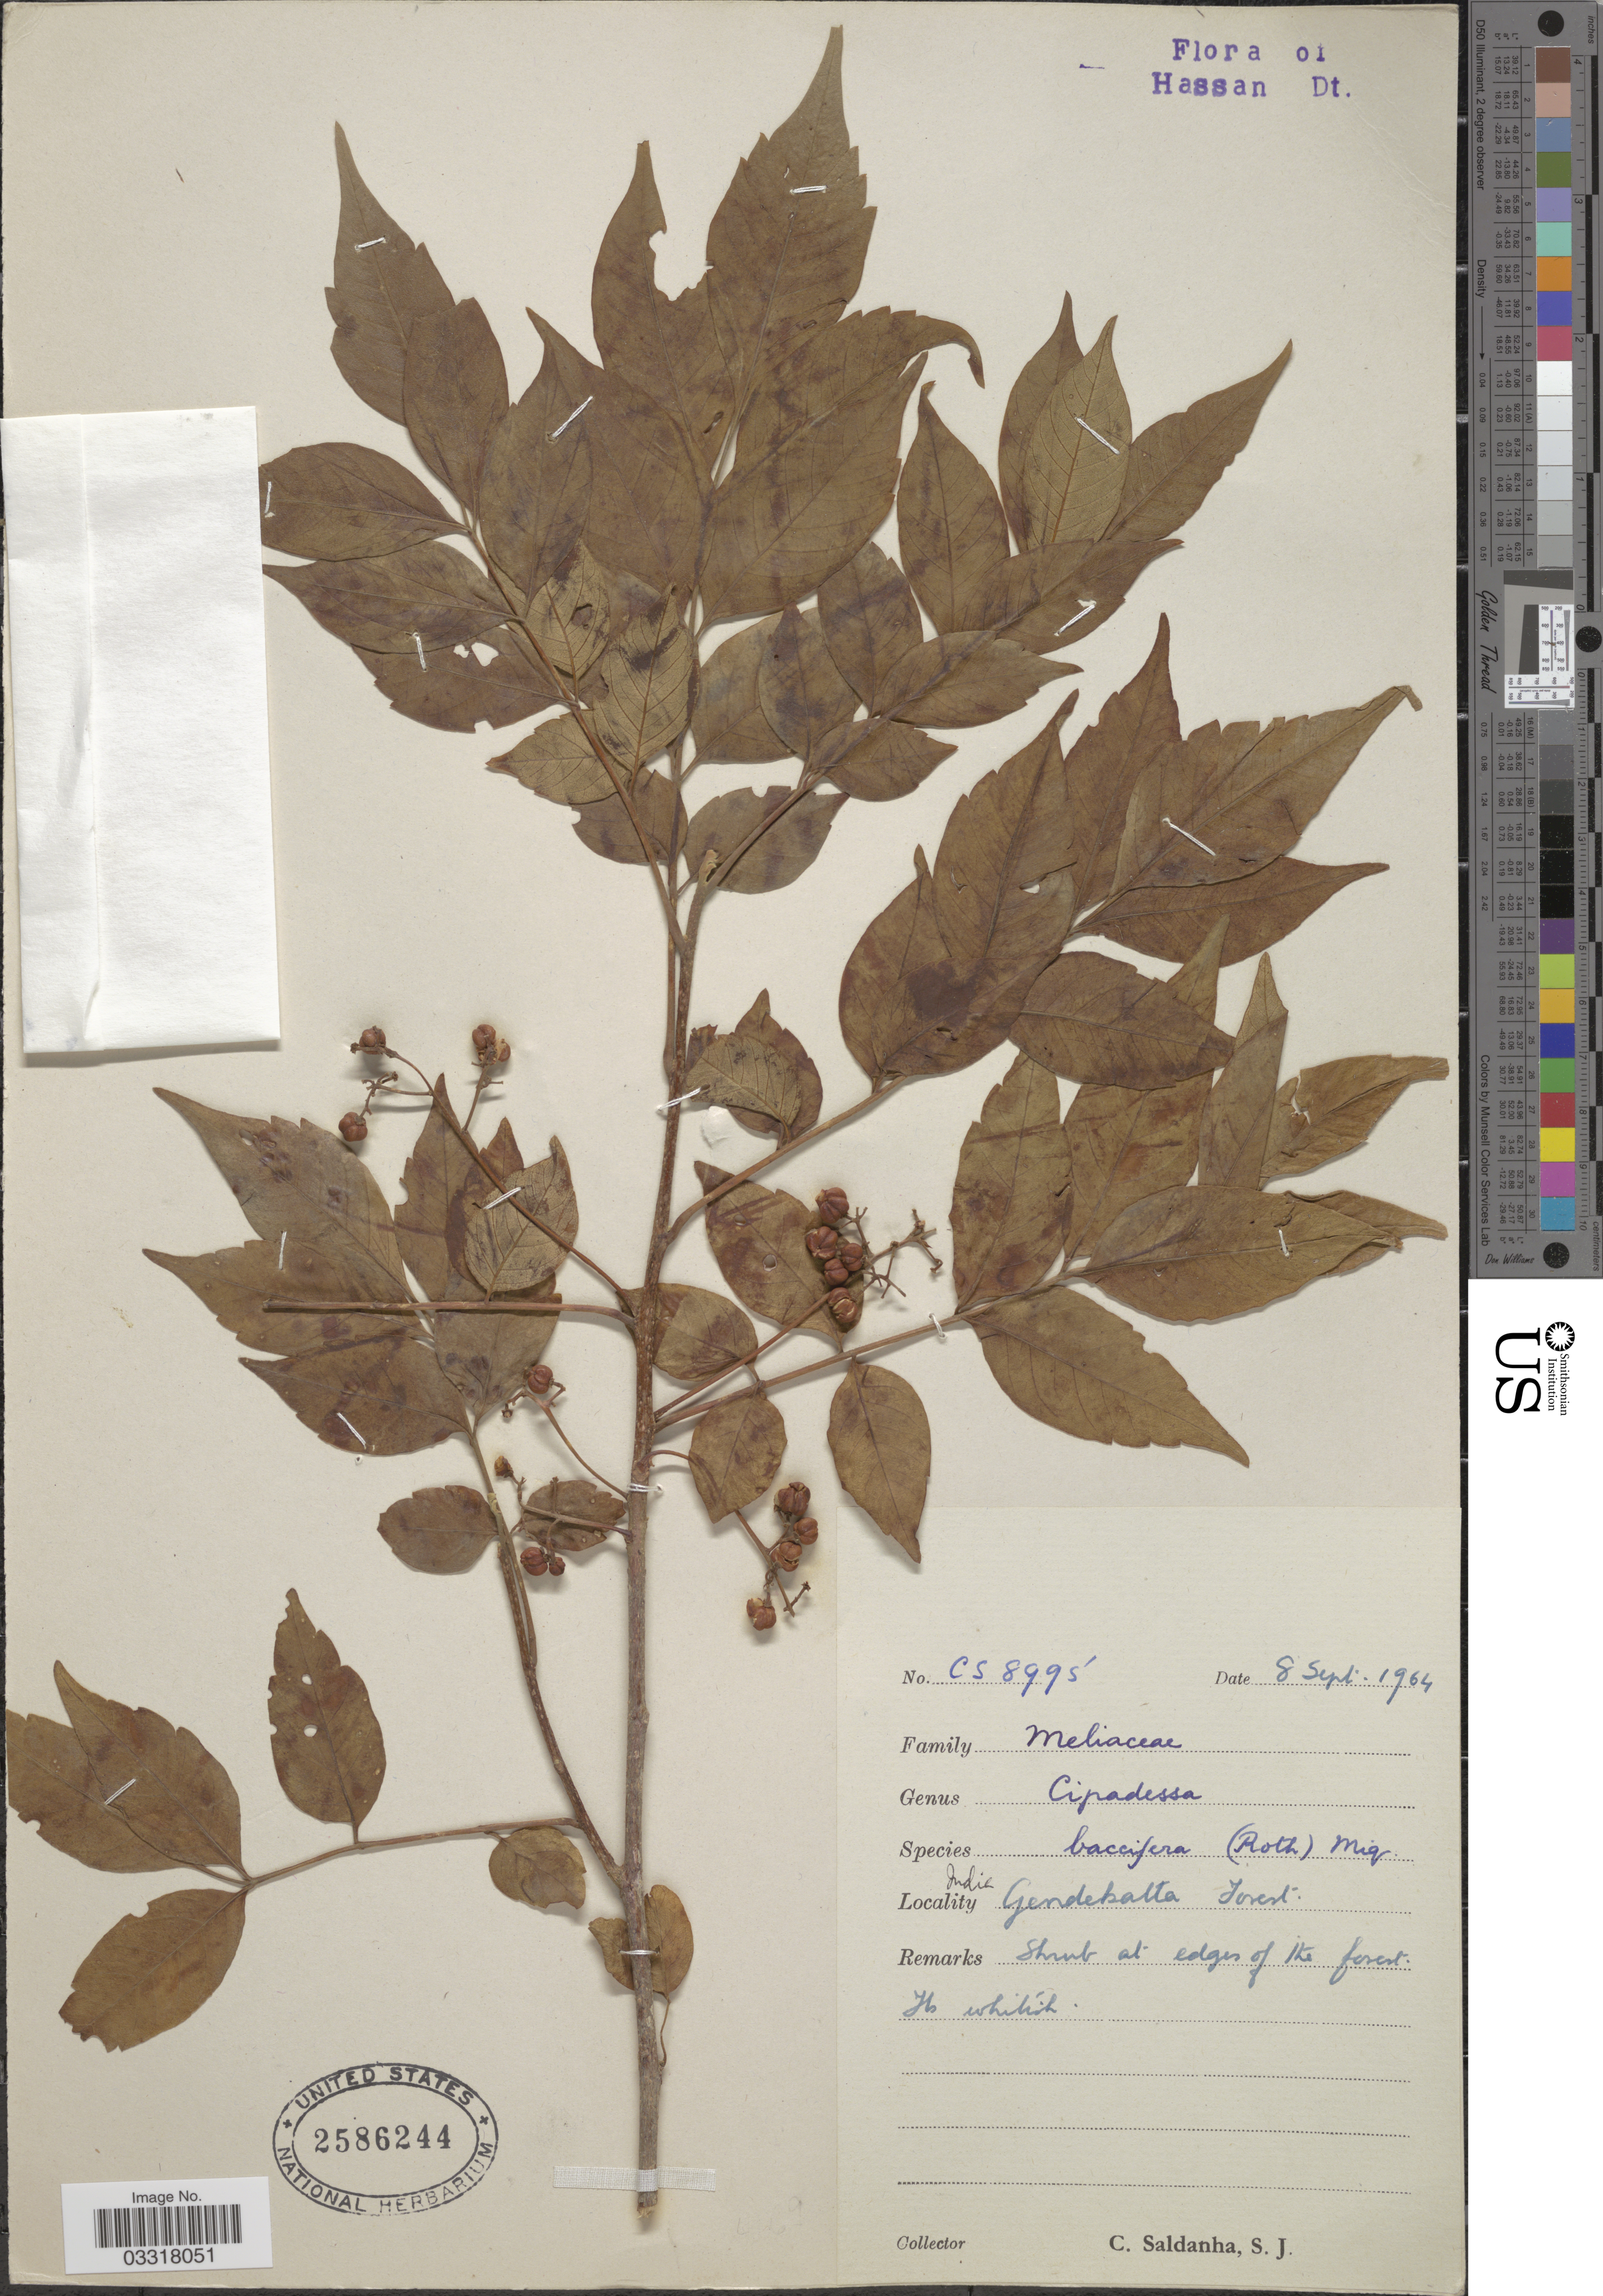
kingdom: Plantae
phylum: Tracheophyta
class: Magnoliopsida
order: Sapindales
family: Meliaceae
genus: Cipadessa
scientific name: Cipadessa baccifera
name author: Miq.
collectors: C. Saldanha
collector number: CS8995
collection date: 1964-09-08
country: India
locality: Gendekatta Forest.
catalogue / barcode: US 2586244